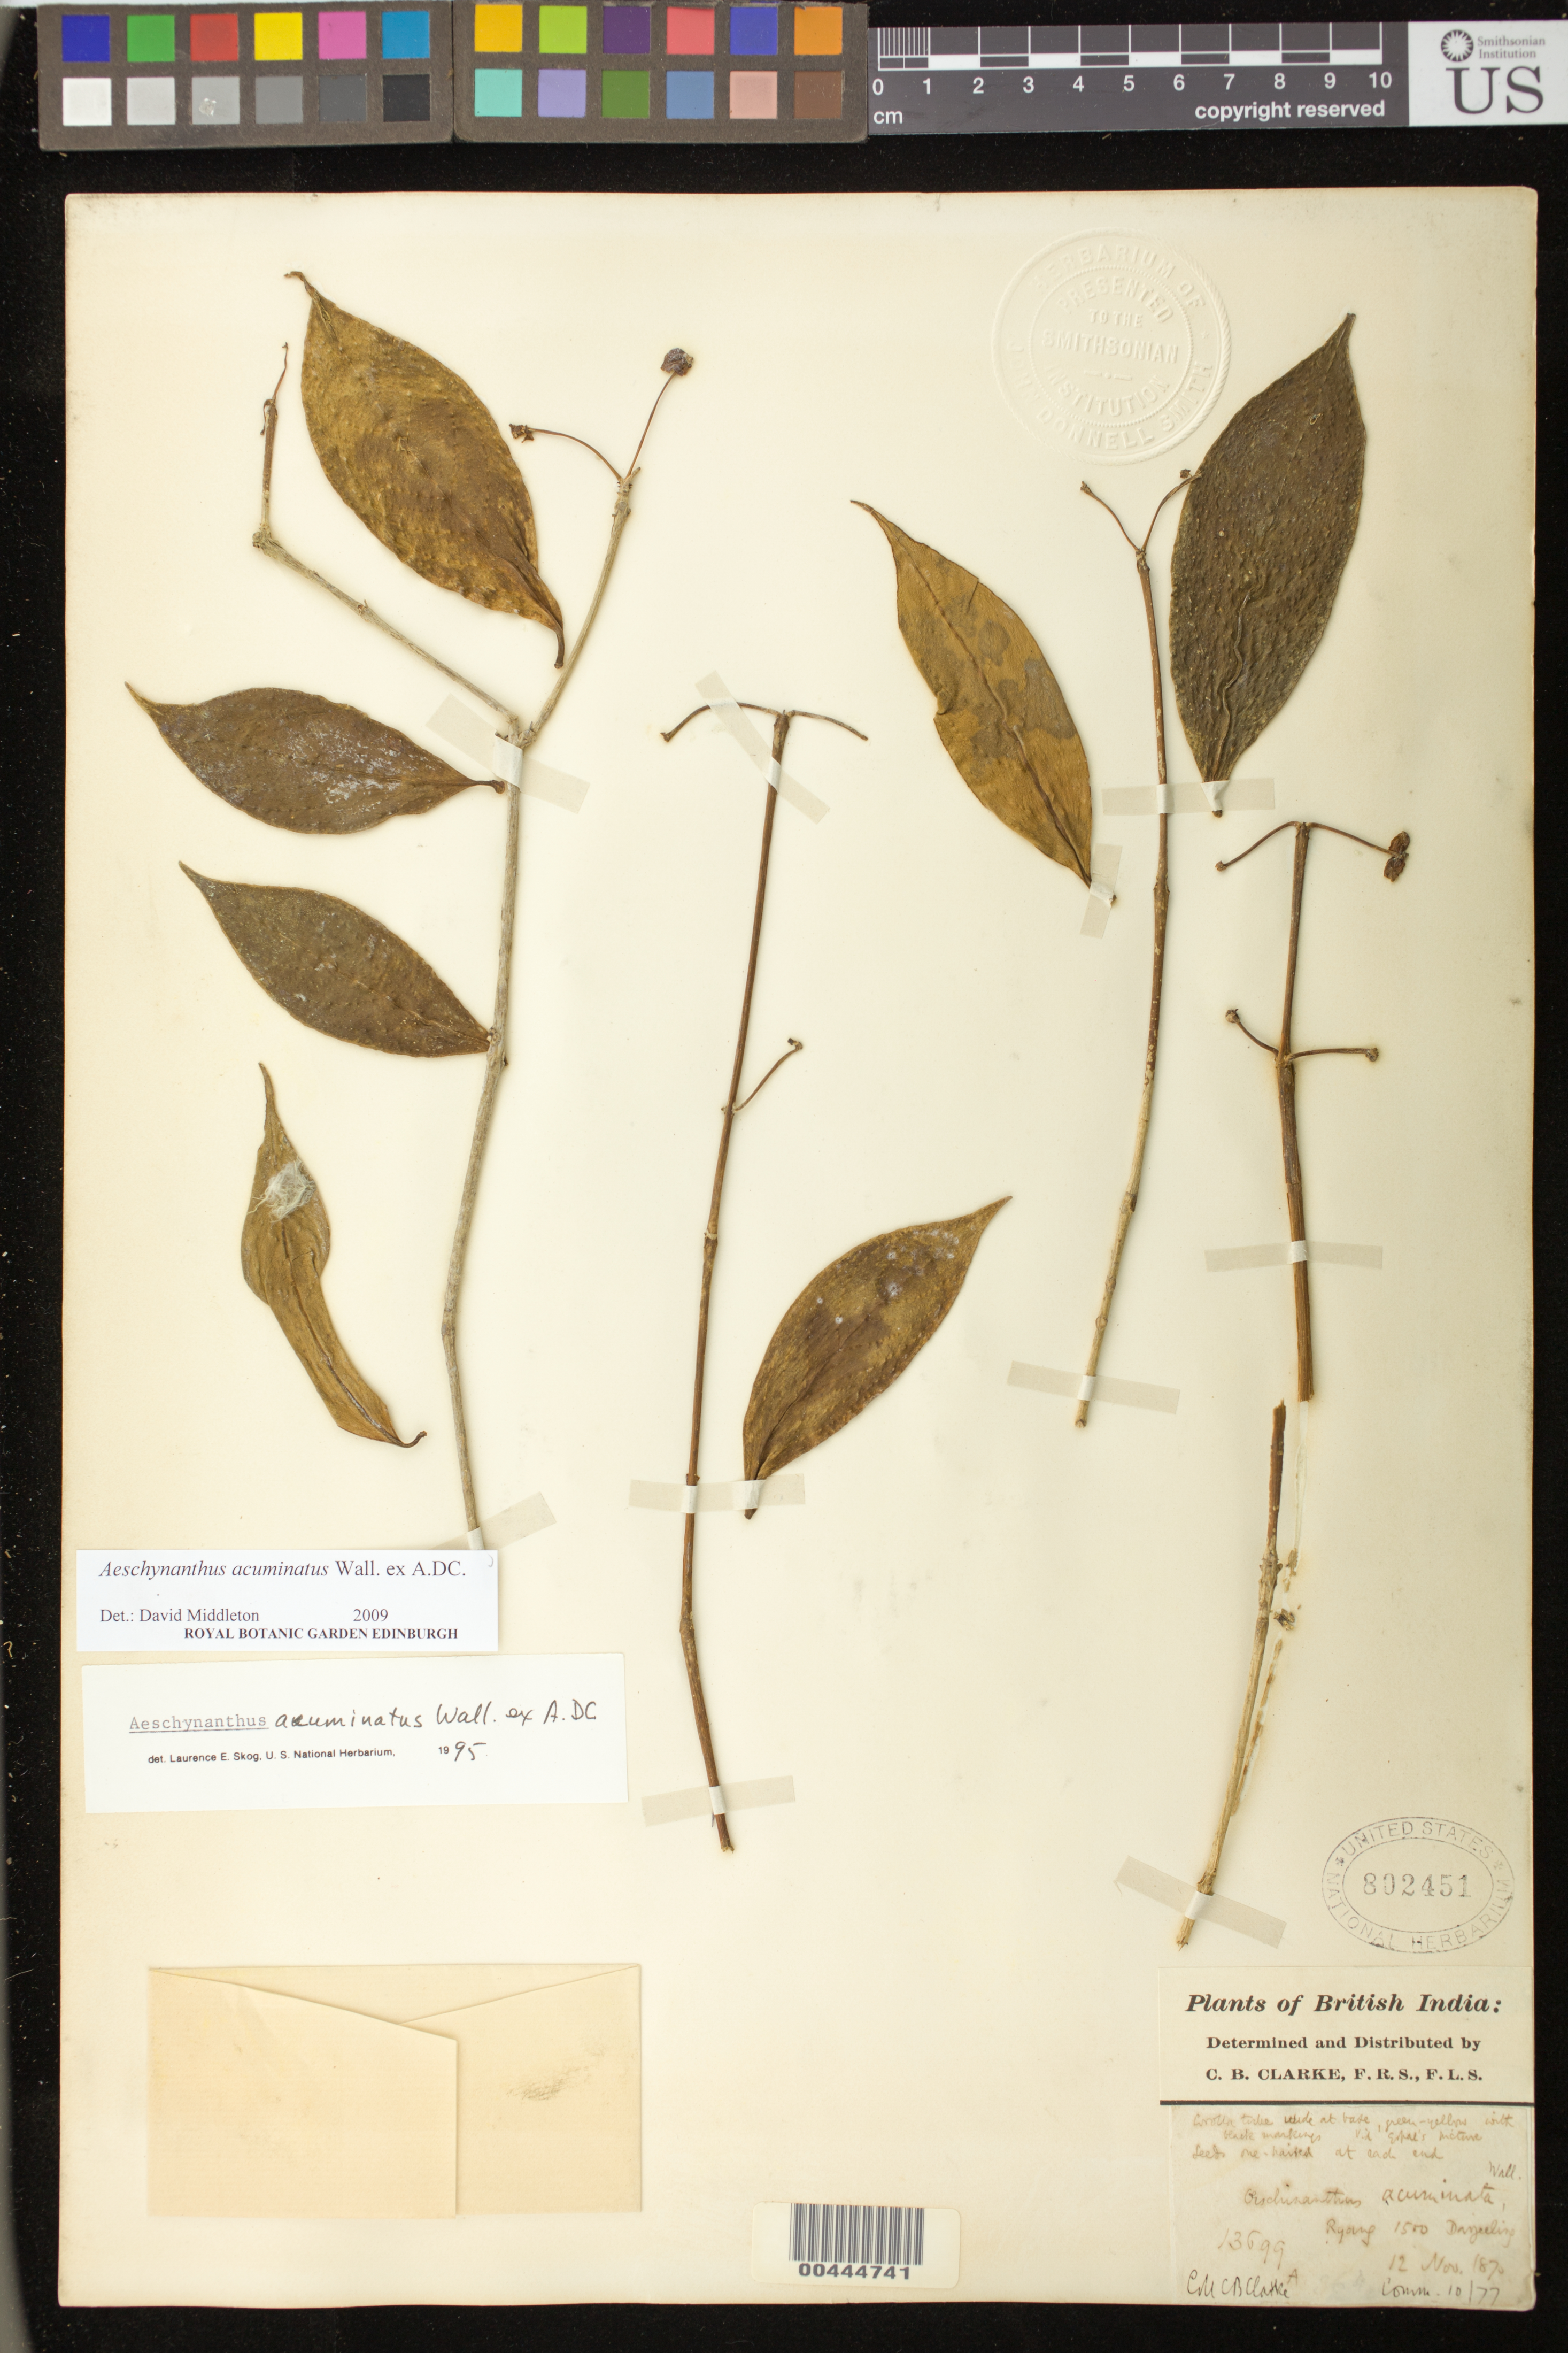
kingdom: Plantae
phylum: Tracheophyta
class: Magnoliopsida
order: Lamiales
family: Gesneriaceae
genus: Aeschynanthus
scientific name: Aeschynanthus acuminatus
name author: Wall. ex A. DC.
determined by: Middleton, D. J.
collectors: C. B. Clarke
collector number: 13699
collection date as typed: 12 Nov 1870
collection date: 1870-11-12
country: India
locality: British India, Ryang, Darjeeling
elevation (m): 457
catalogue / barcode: US 802451